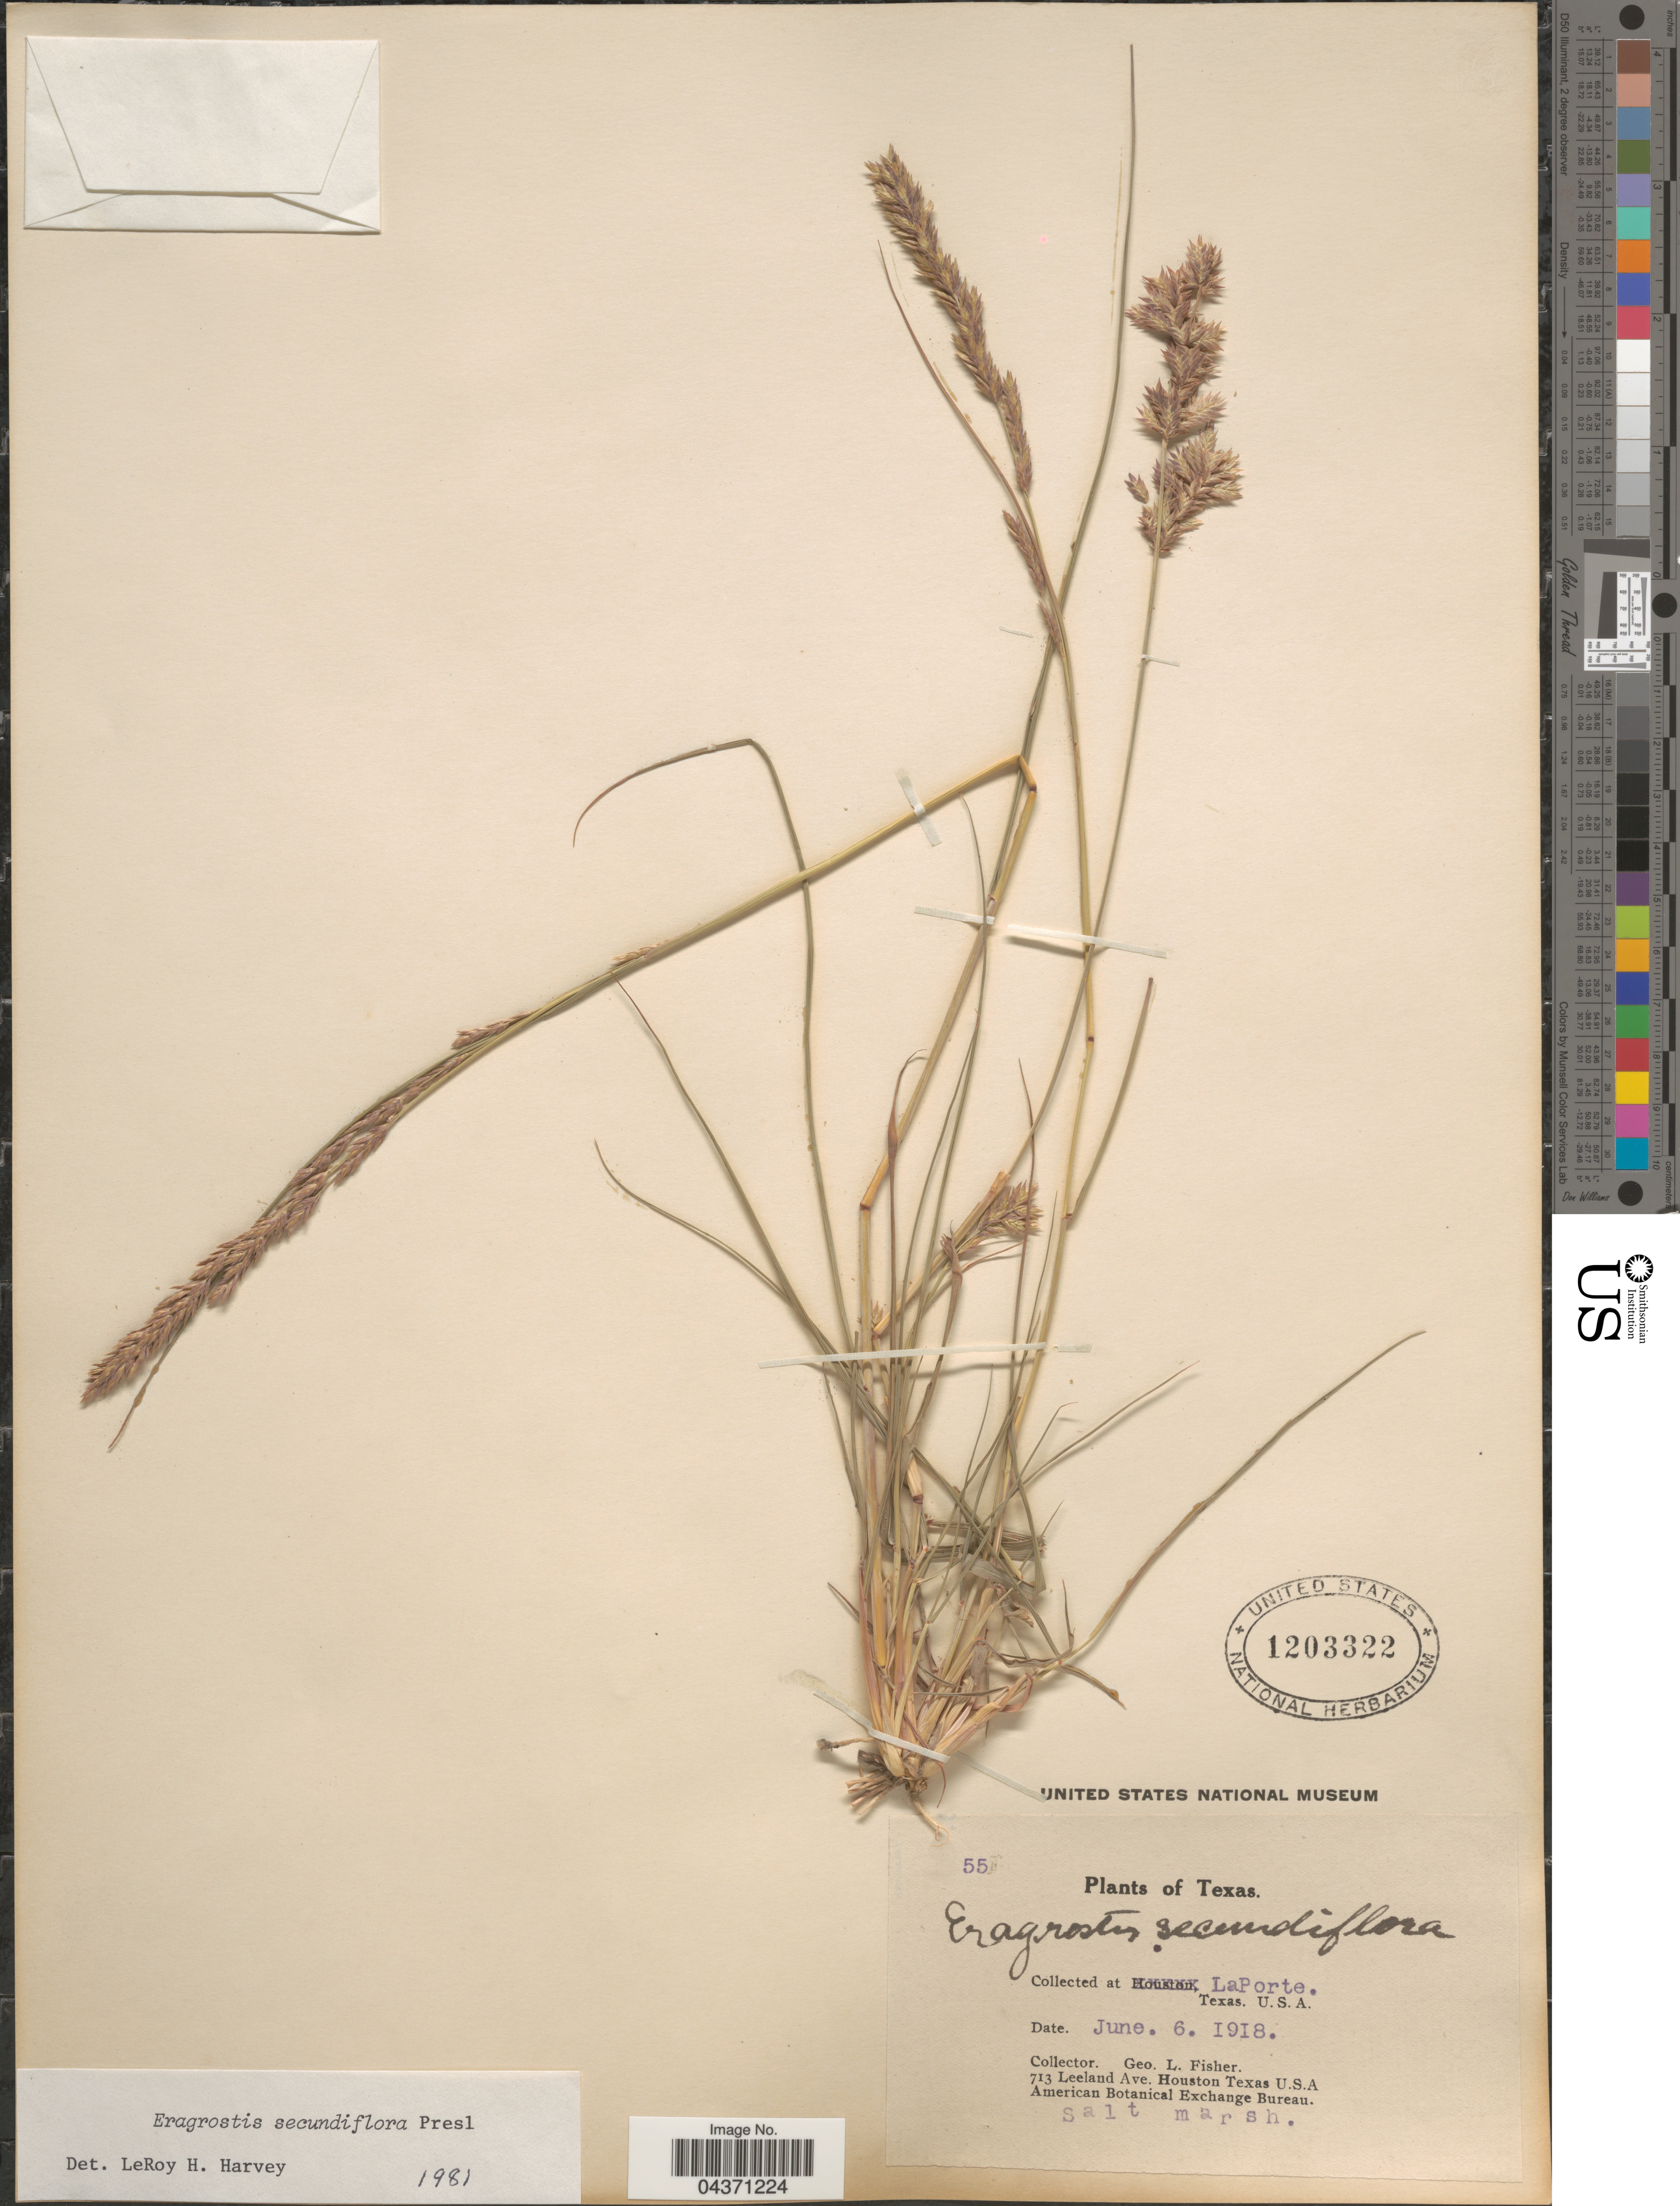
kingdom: Plantae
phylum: Tracheophyta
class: Liliopsida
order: Poales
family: Poaceae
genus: Eragrostis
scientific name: Eragrostis secundiflora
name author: J. Presl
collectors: G. L. Fisher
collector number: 55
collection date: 1918-06-06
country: United States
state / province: Texas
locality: LaPorte.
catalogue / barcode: US 1203322